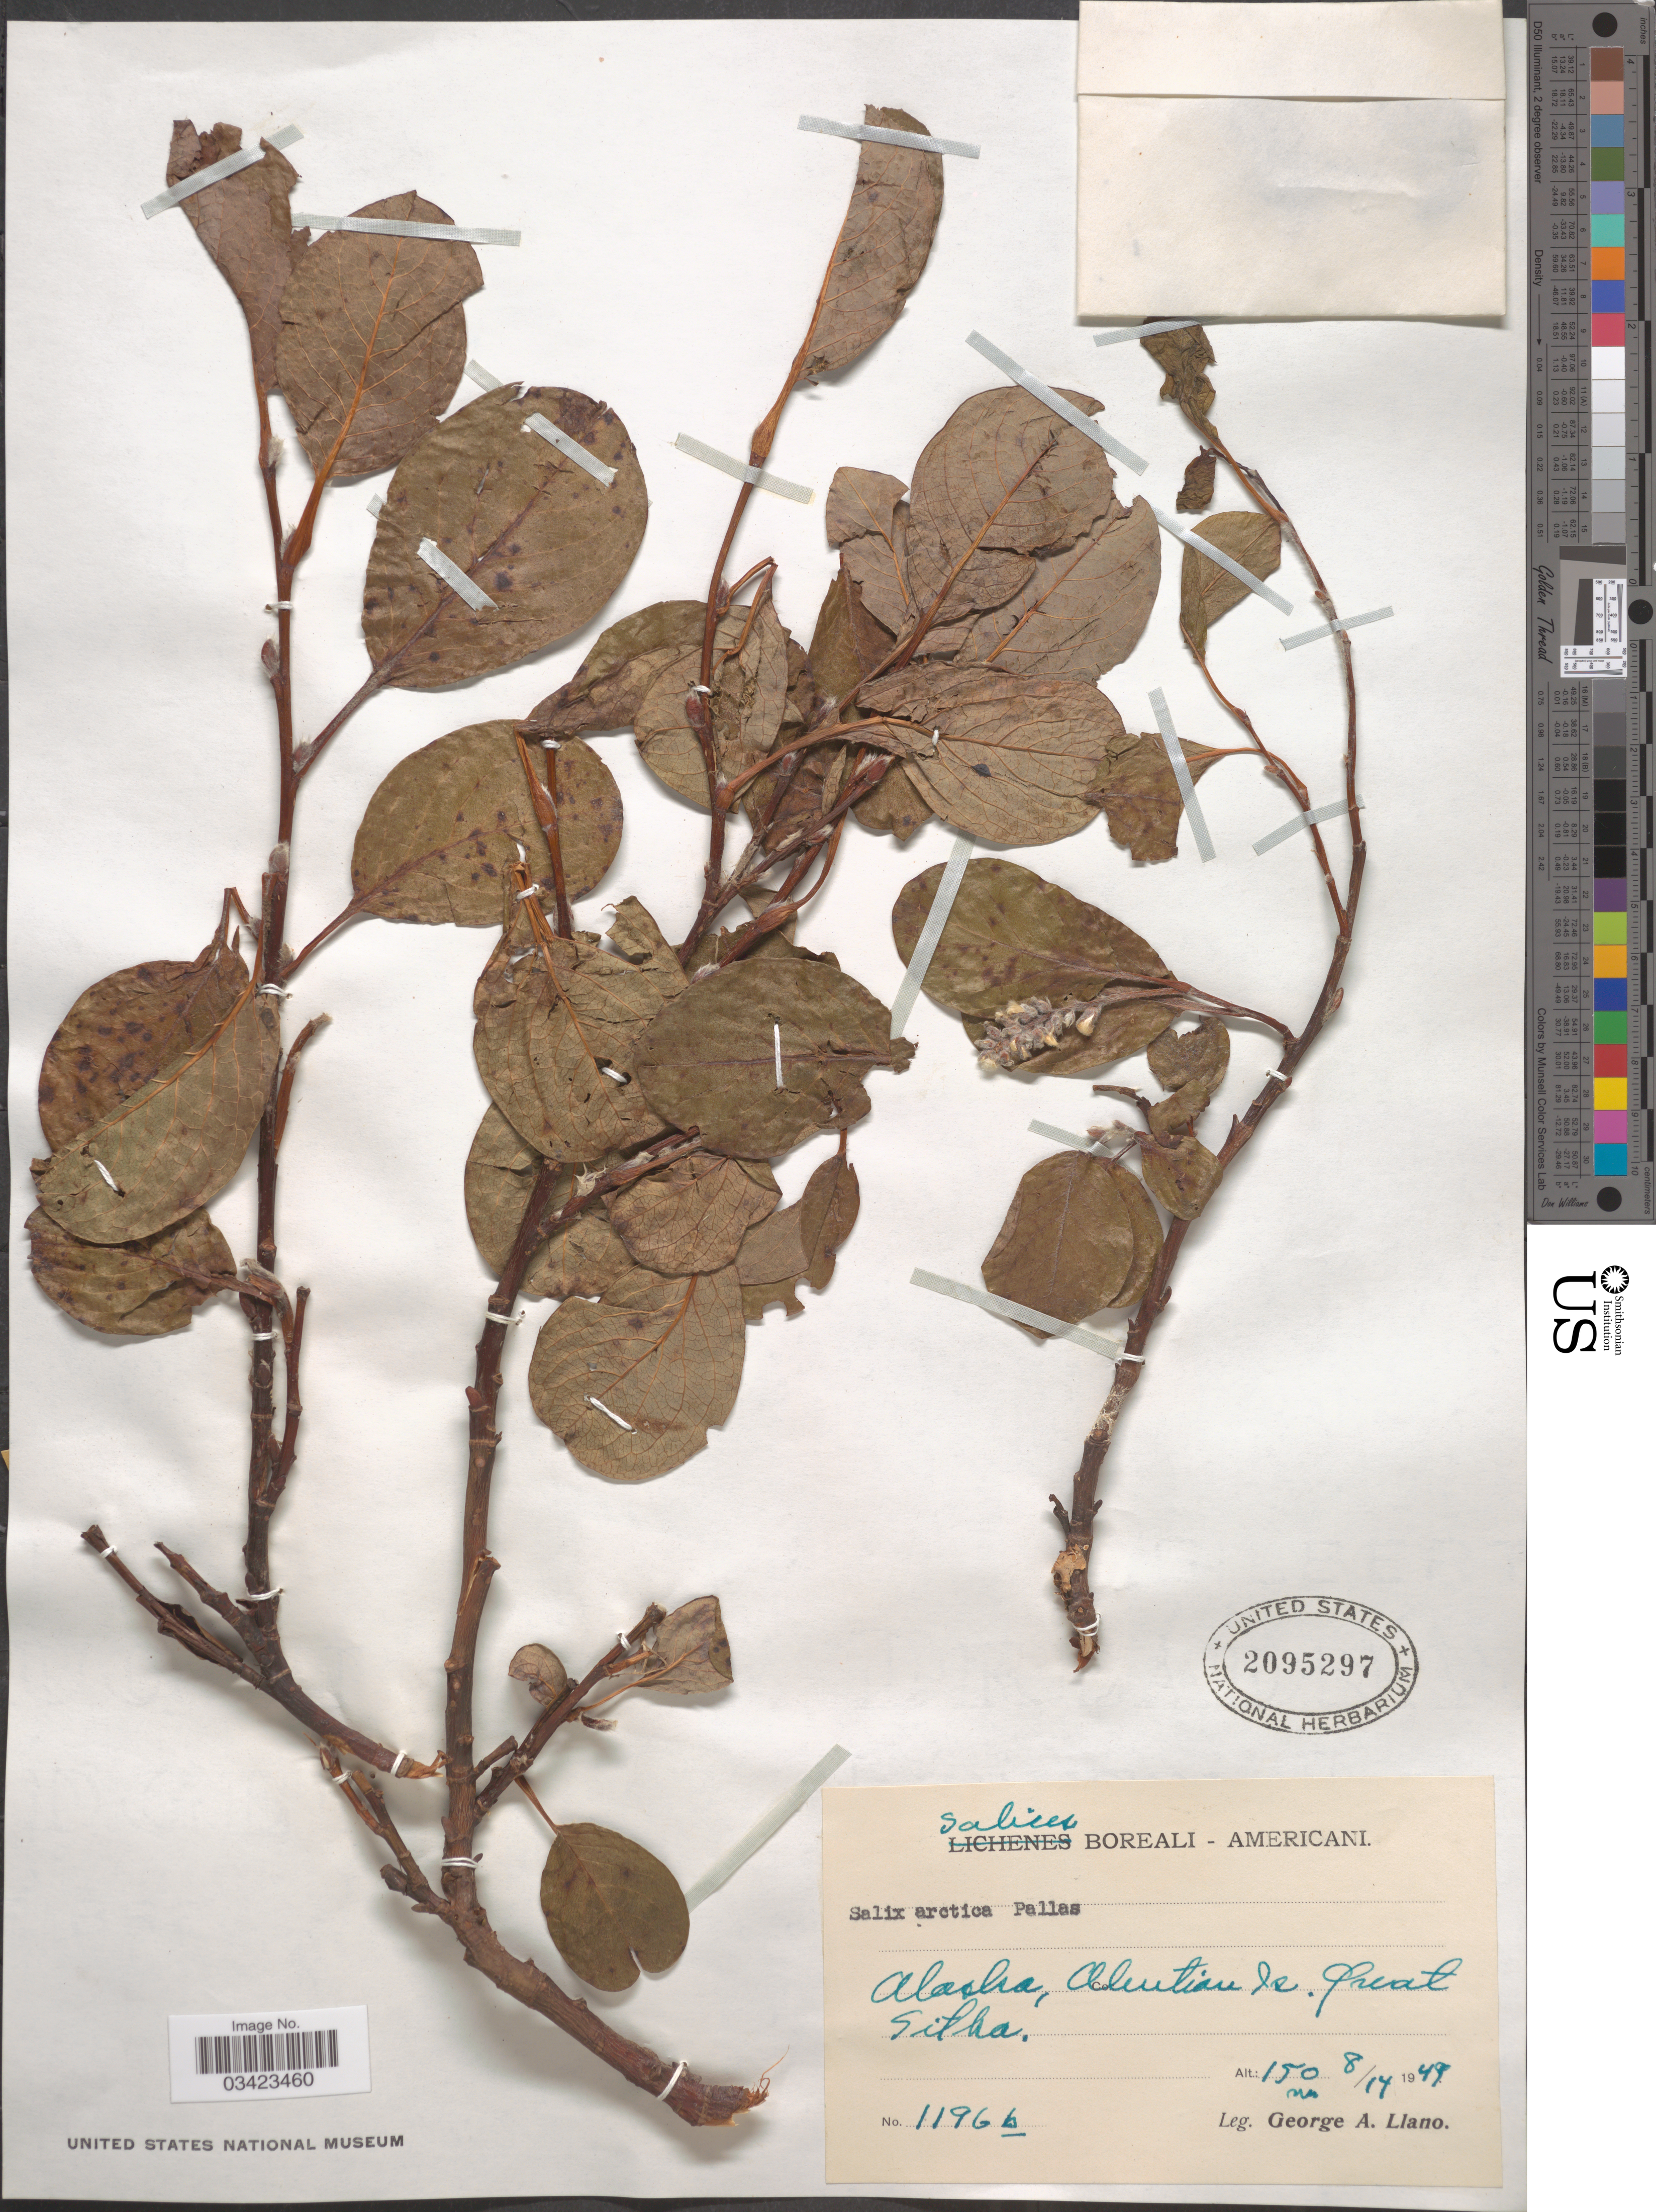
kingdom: Plantae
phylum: Tracheophyta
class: Magnoliopsida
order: Malpighiales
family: Salicaceae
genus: Salix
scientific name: Salix arctica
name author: Pall.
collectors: G. Llano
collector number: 1196b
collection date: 1849-08-17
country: United States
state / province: Alaska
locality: Aleutian Is. Great Sitka.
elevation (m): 150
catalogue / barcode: US 2095297